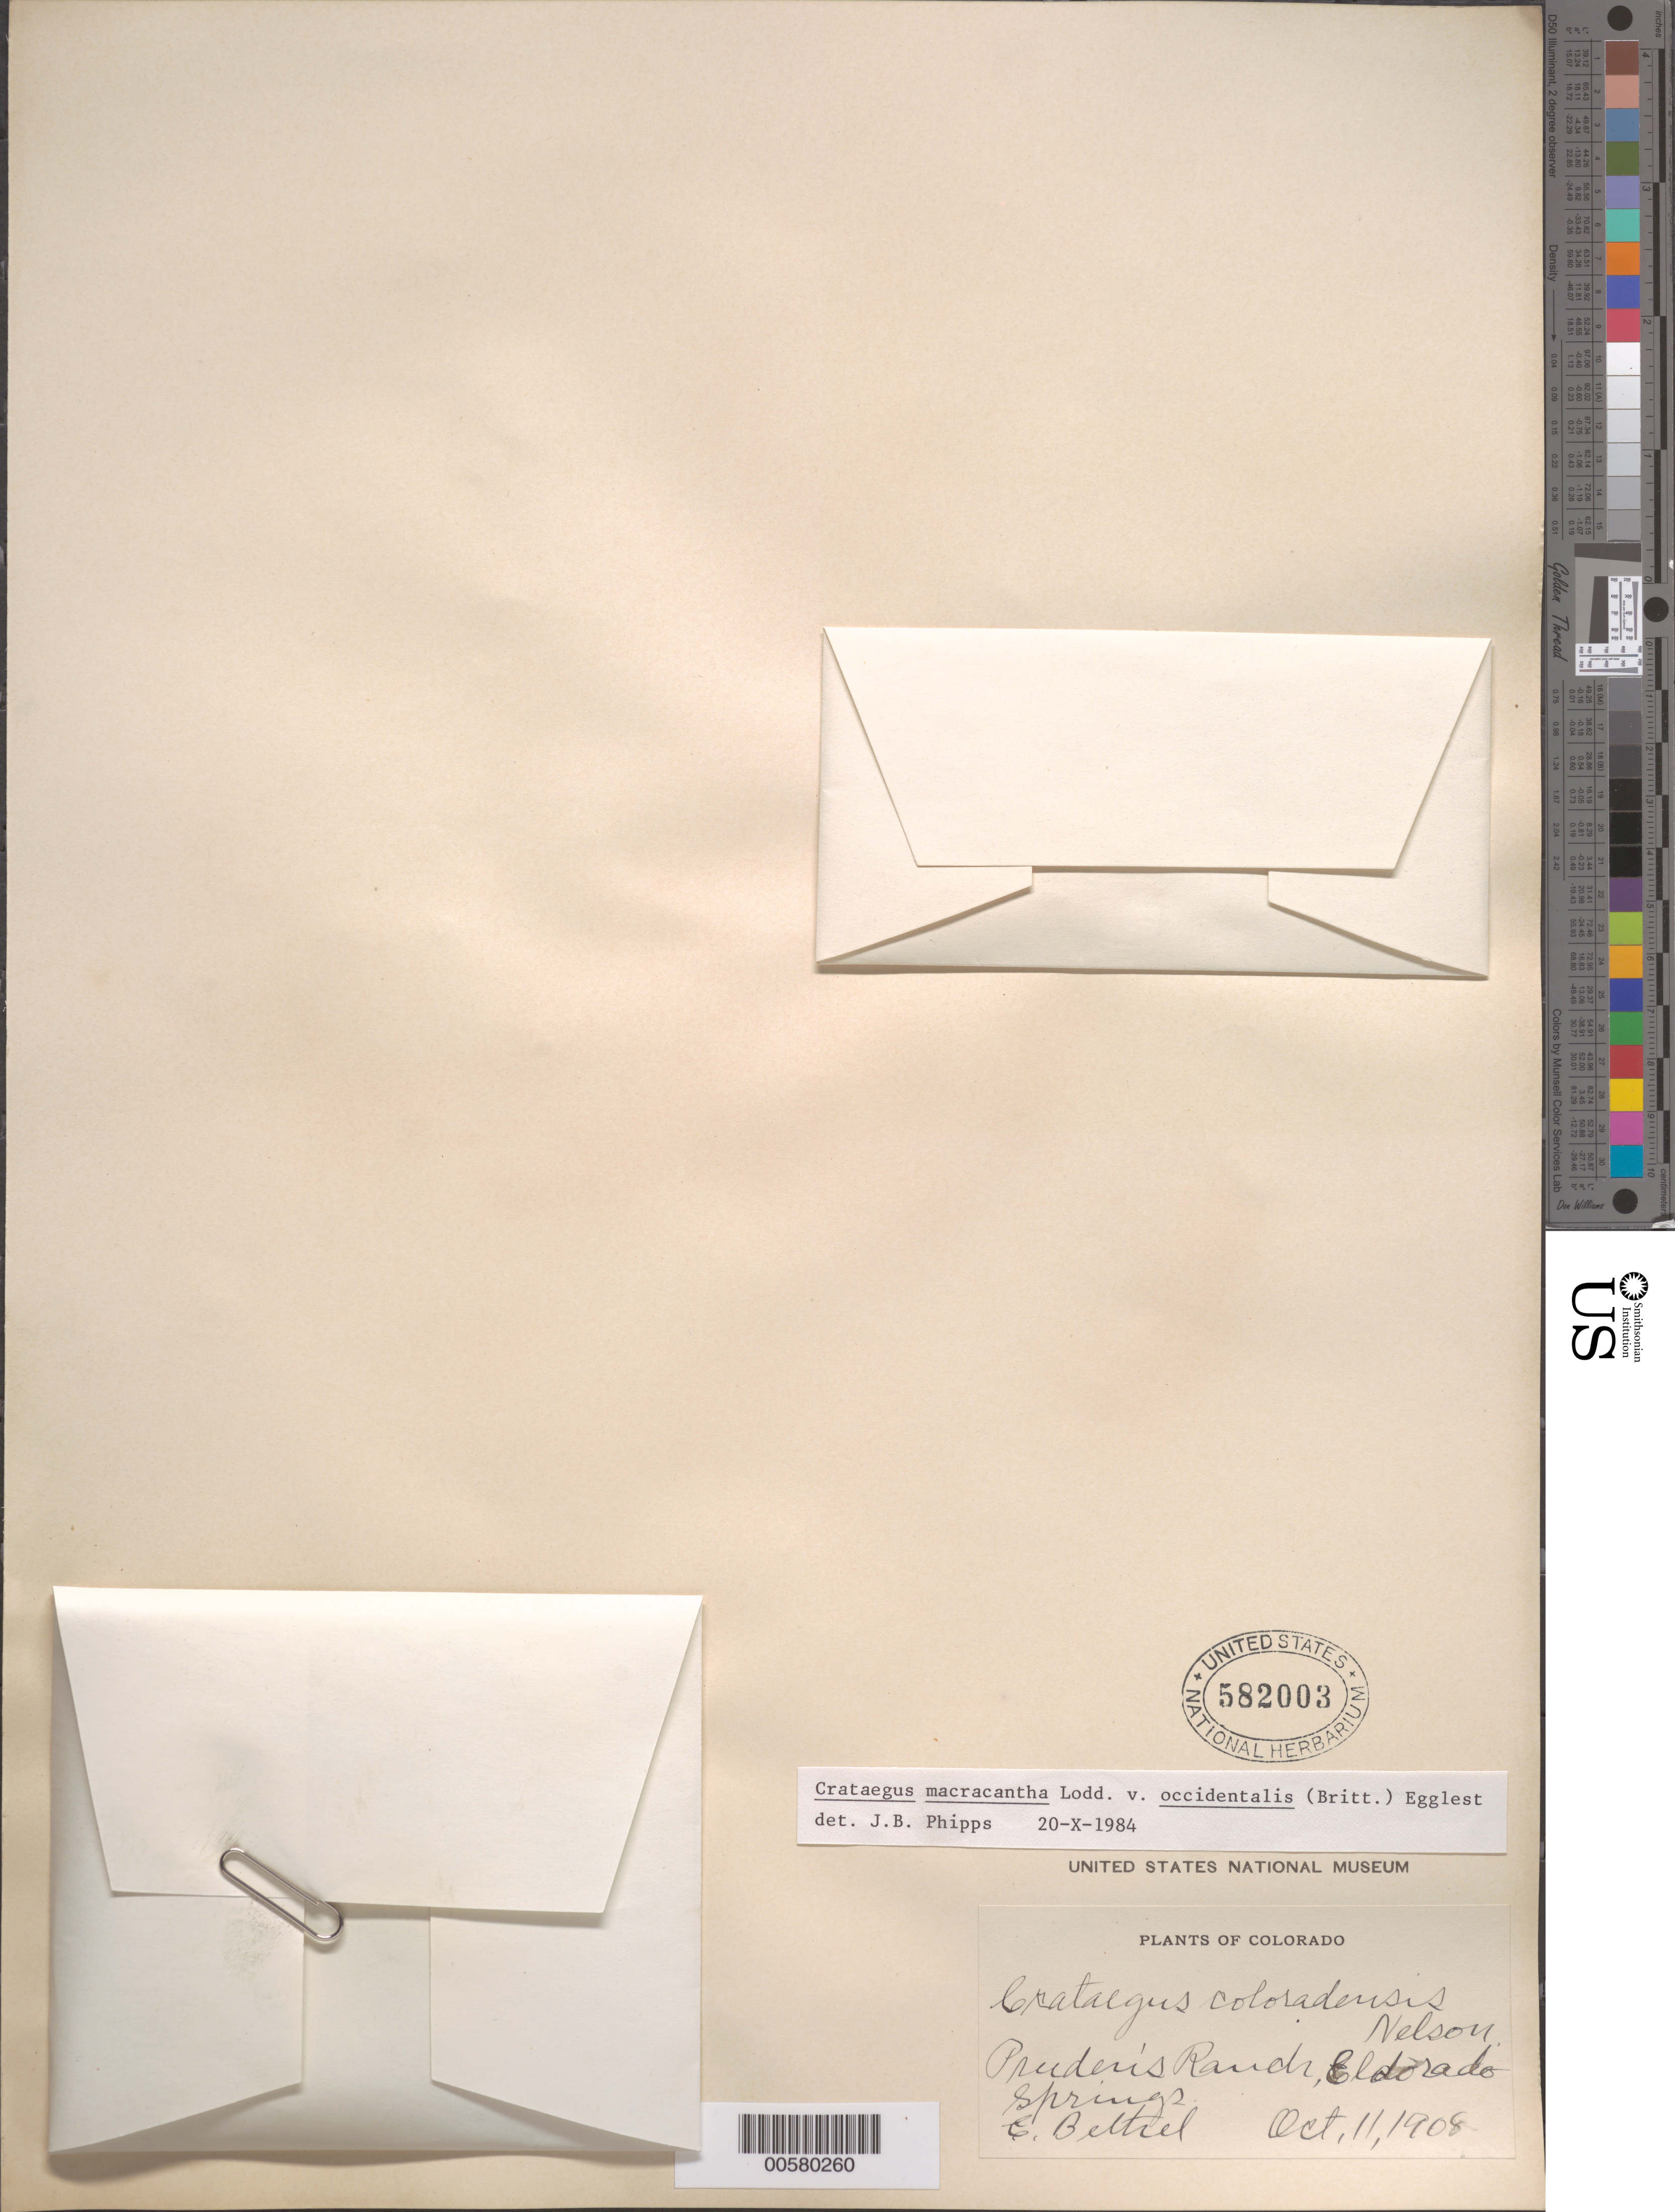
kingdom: Plantae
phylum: Tracheophyta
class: Magnoliopsida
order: Rosales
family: Rosaceae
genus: Crataegus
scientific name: Crataegus macracantha var. occidentalis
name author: (Britton) Eggl.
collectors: E. Bethel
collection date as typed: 11 Oct 1908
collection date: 1908-10-11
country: United States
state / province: Colorado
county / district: Boulder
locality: Eldorado Springs, Boulder, Pruden's Ranch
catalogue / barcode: US 582003